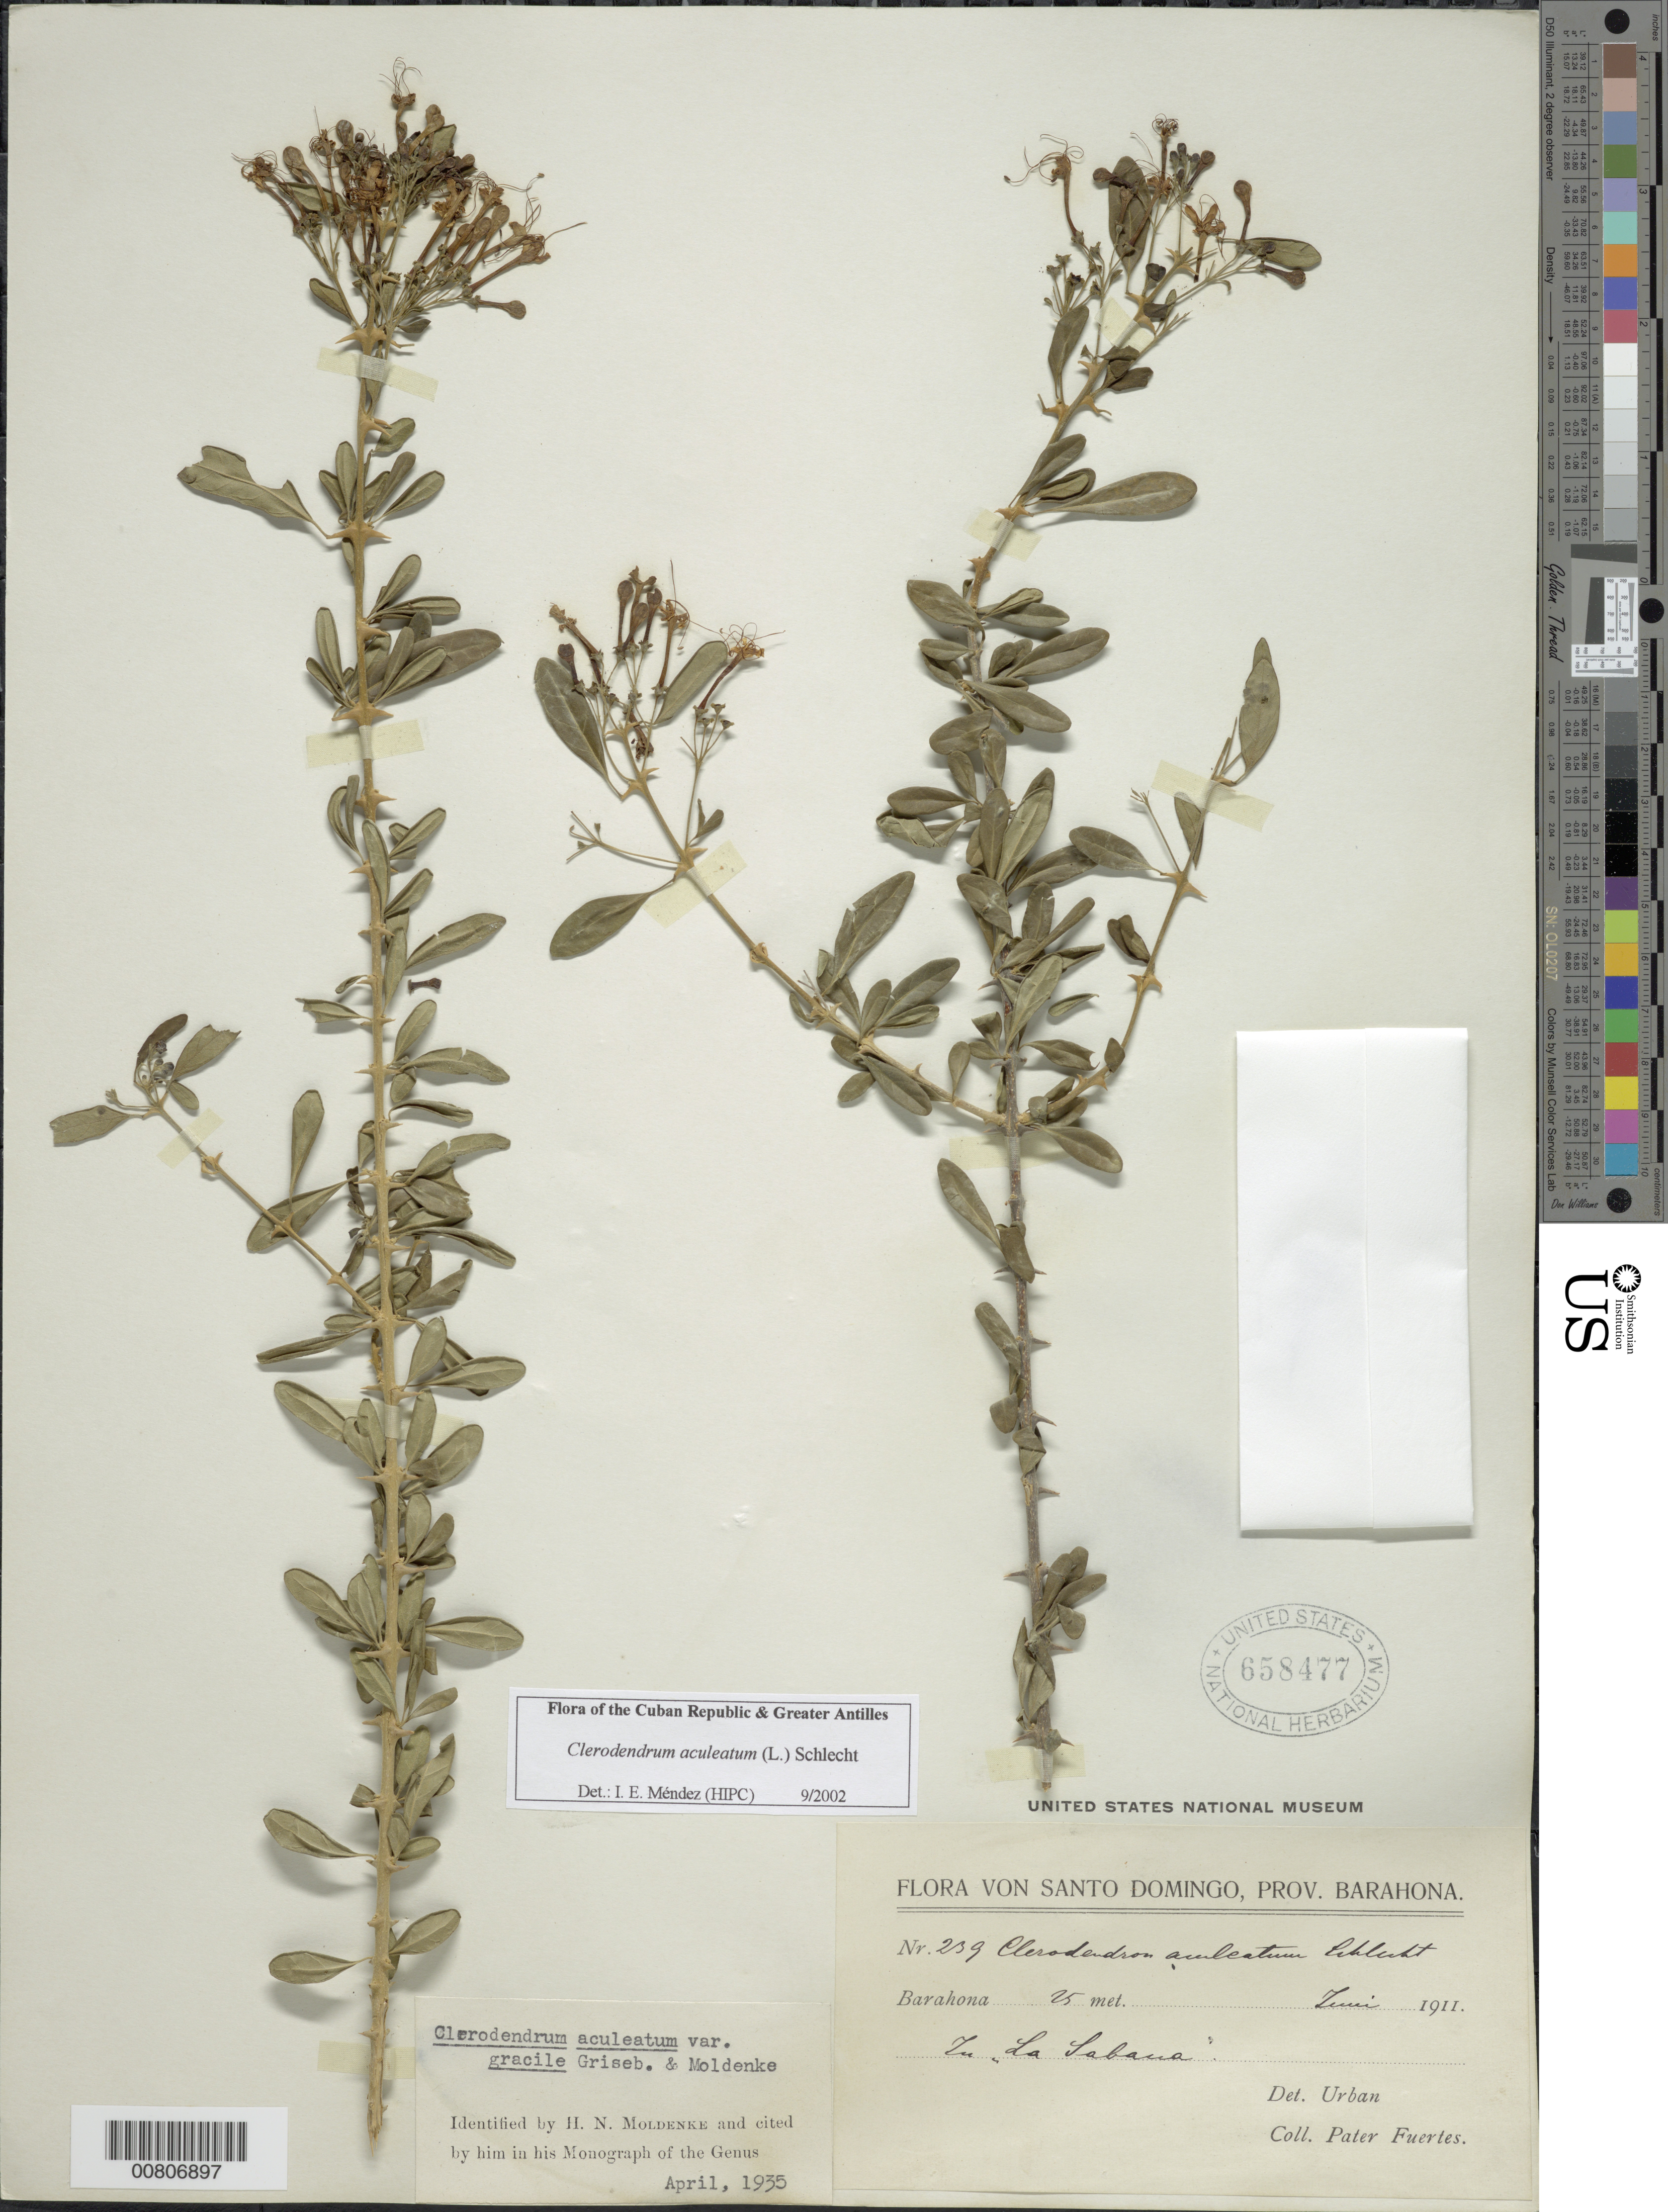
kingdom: Plantae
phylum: Tracheophyta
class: Magnoliopsida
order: Lamiales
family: Lamiaceae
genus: Clerodendrum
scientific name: Clerodendrum aculeatum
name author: (L.) Schltdl.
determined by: Méndez, Isidro E., (HIPC)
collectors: M. D. Fuertes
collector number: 239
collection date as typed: Jun 1911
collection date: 1911-06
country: Dominican Republic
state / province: Barahona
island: Hispaniola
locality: La Sabana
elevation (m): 25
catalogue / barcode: US 658477